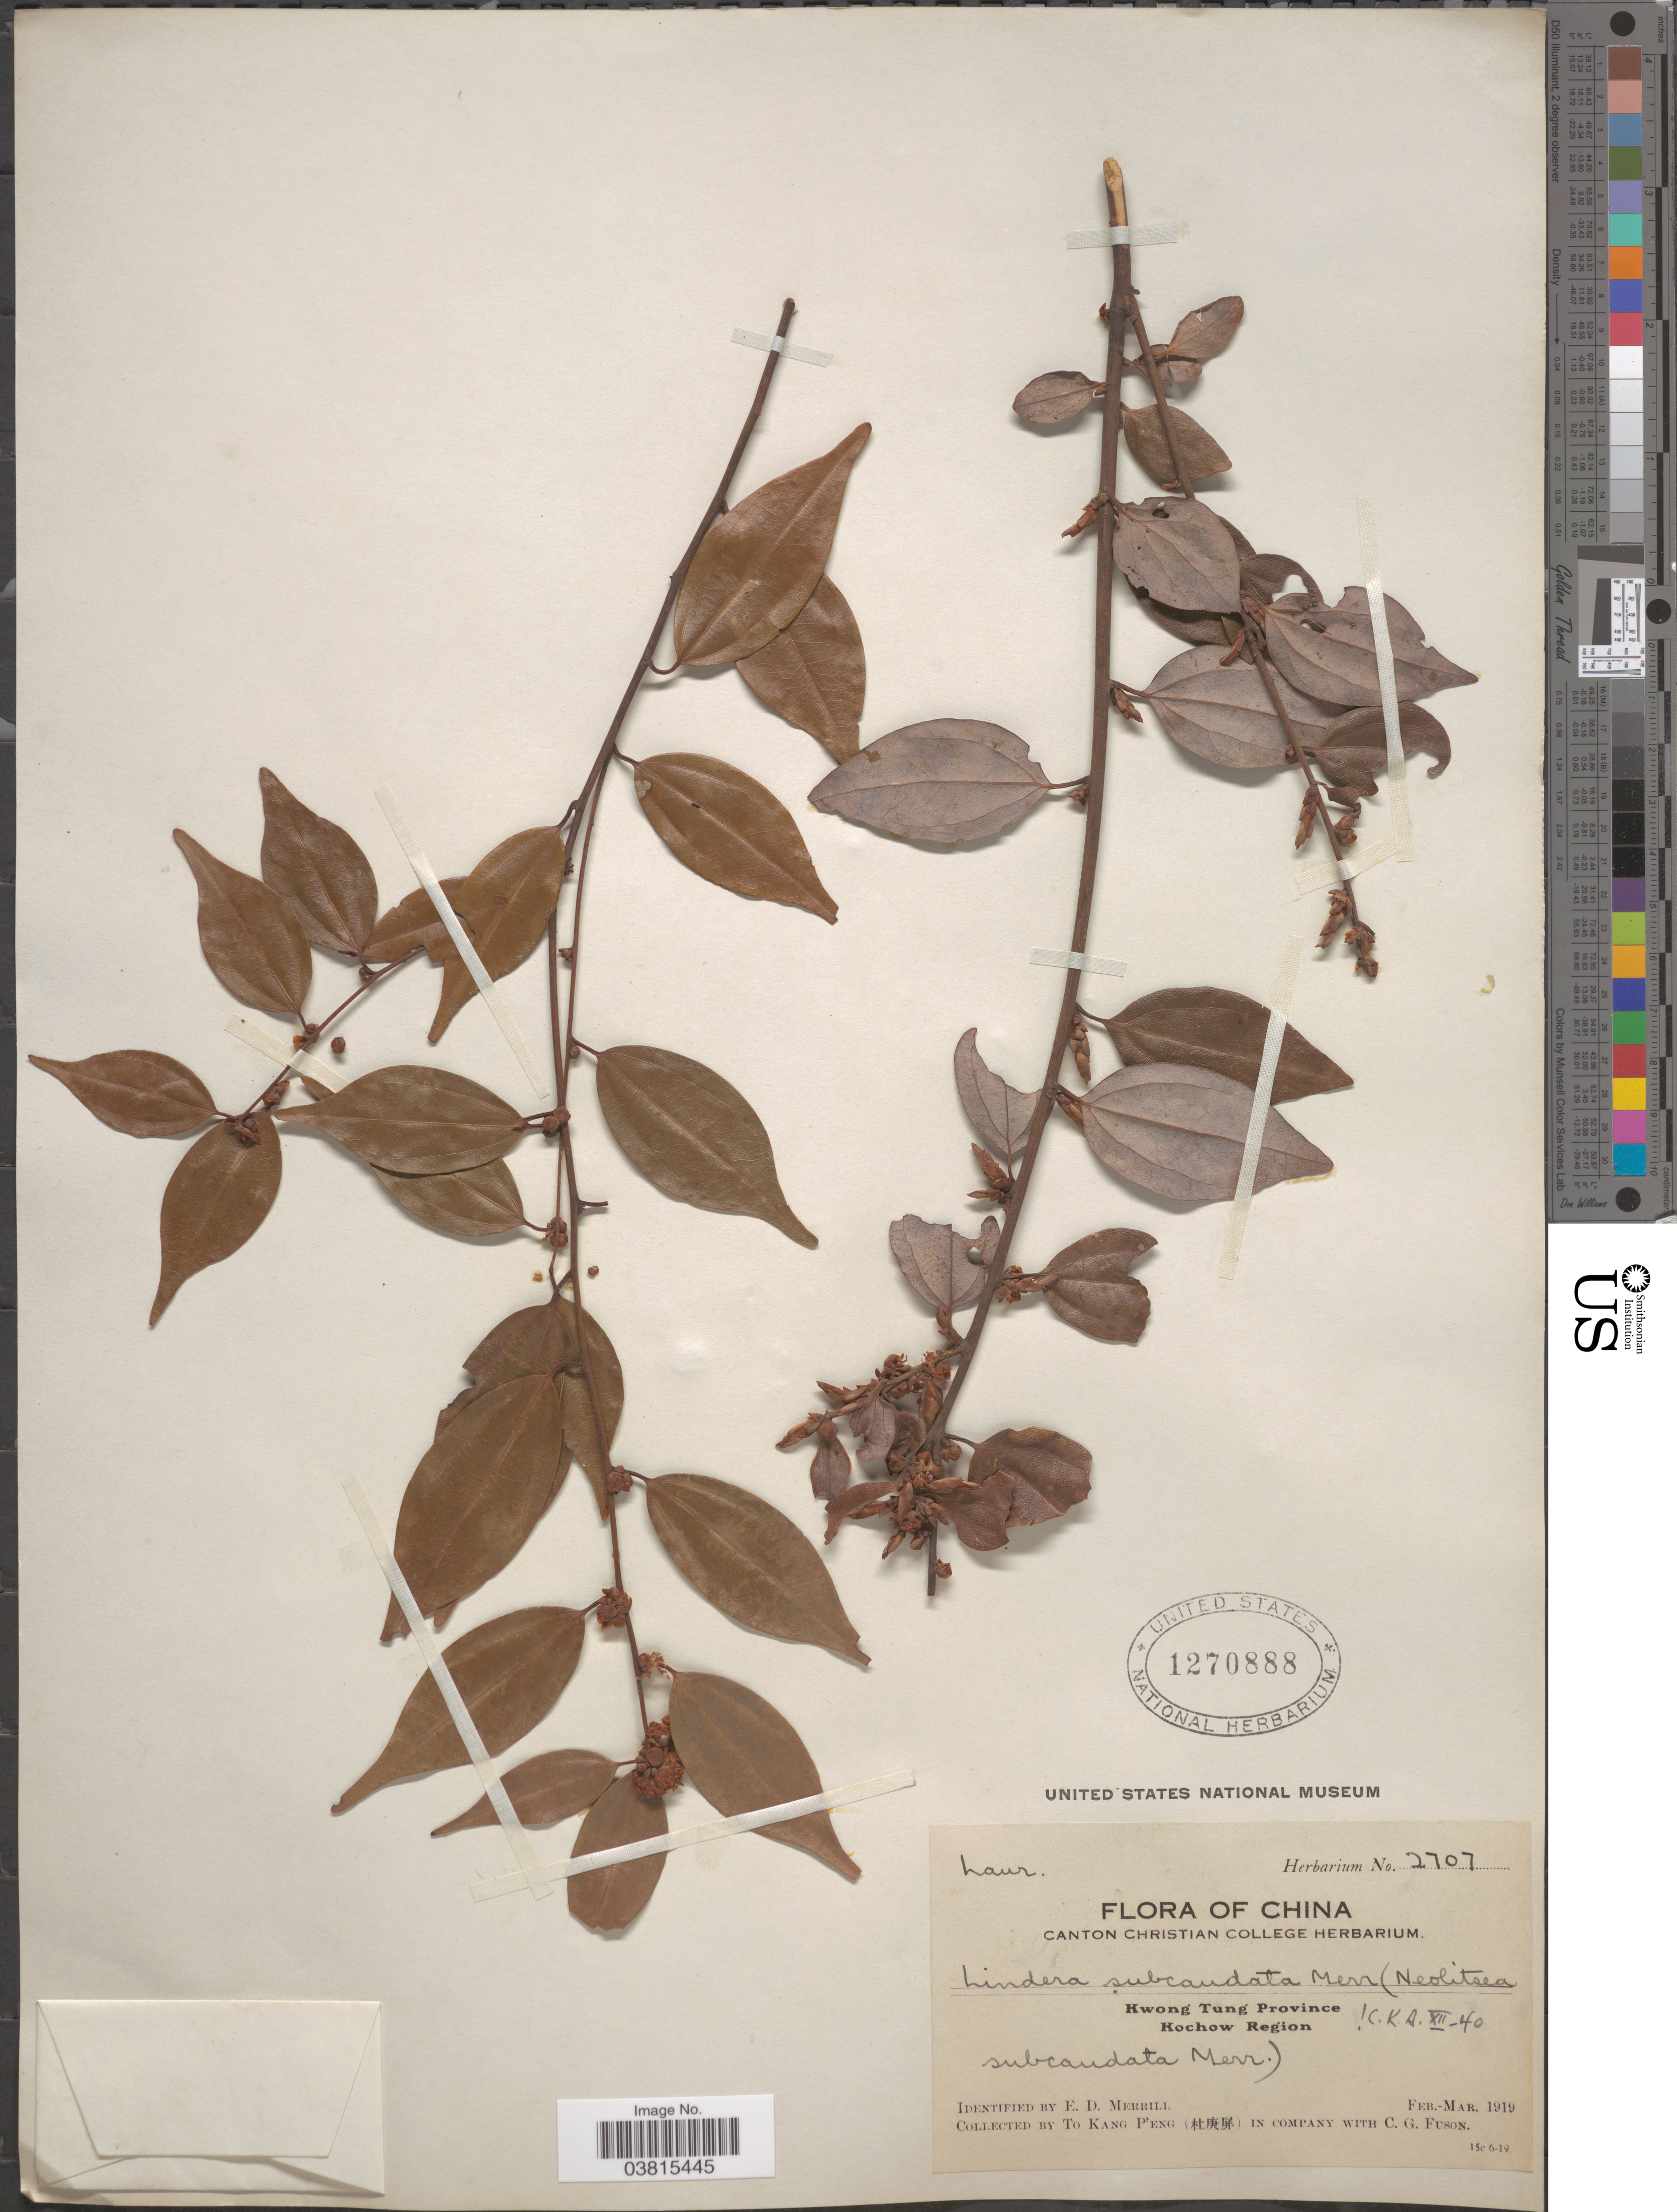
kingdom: Plantae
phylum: Tracheophyta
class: Magnoliopsida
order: Laurales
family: Lauraceae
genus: Lindera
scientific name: Lindera subcaudata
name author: Merr.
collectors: To Kang P'eng & C. Fuson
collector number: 2707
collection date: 1919-02/1919-03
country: China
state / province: Guangdong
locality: Kwong Tung Province. Kochow Region.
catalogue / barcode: US 1270888